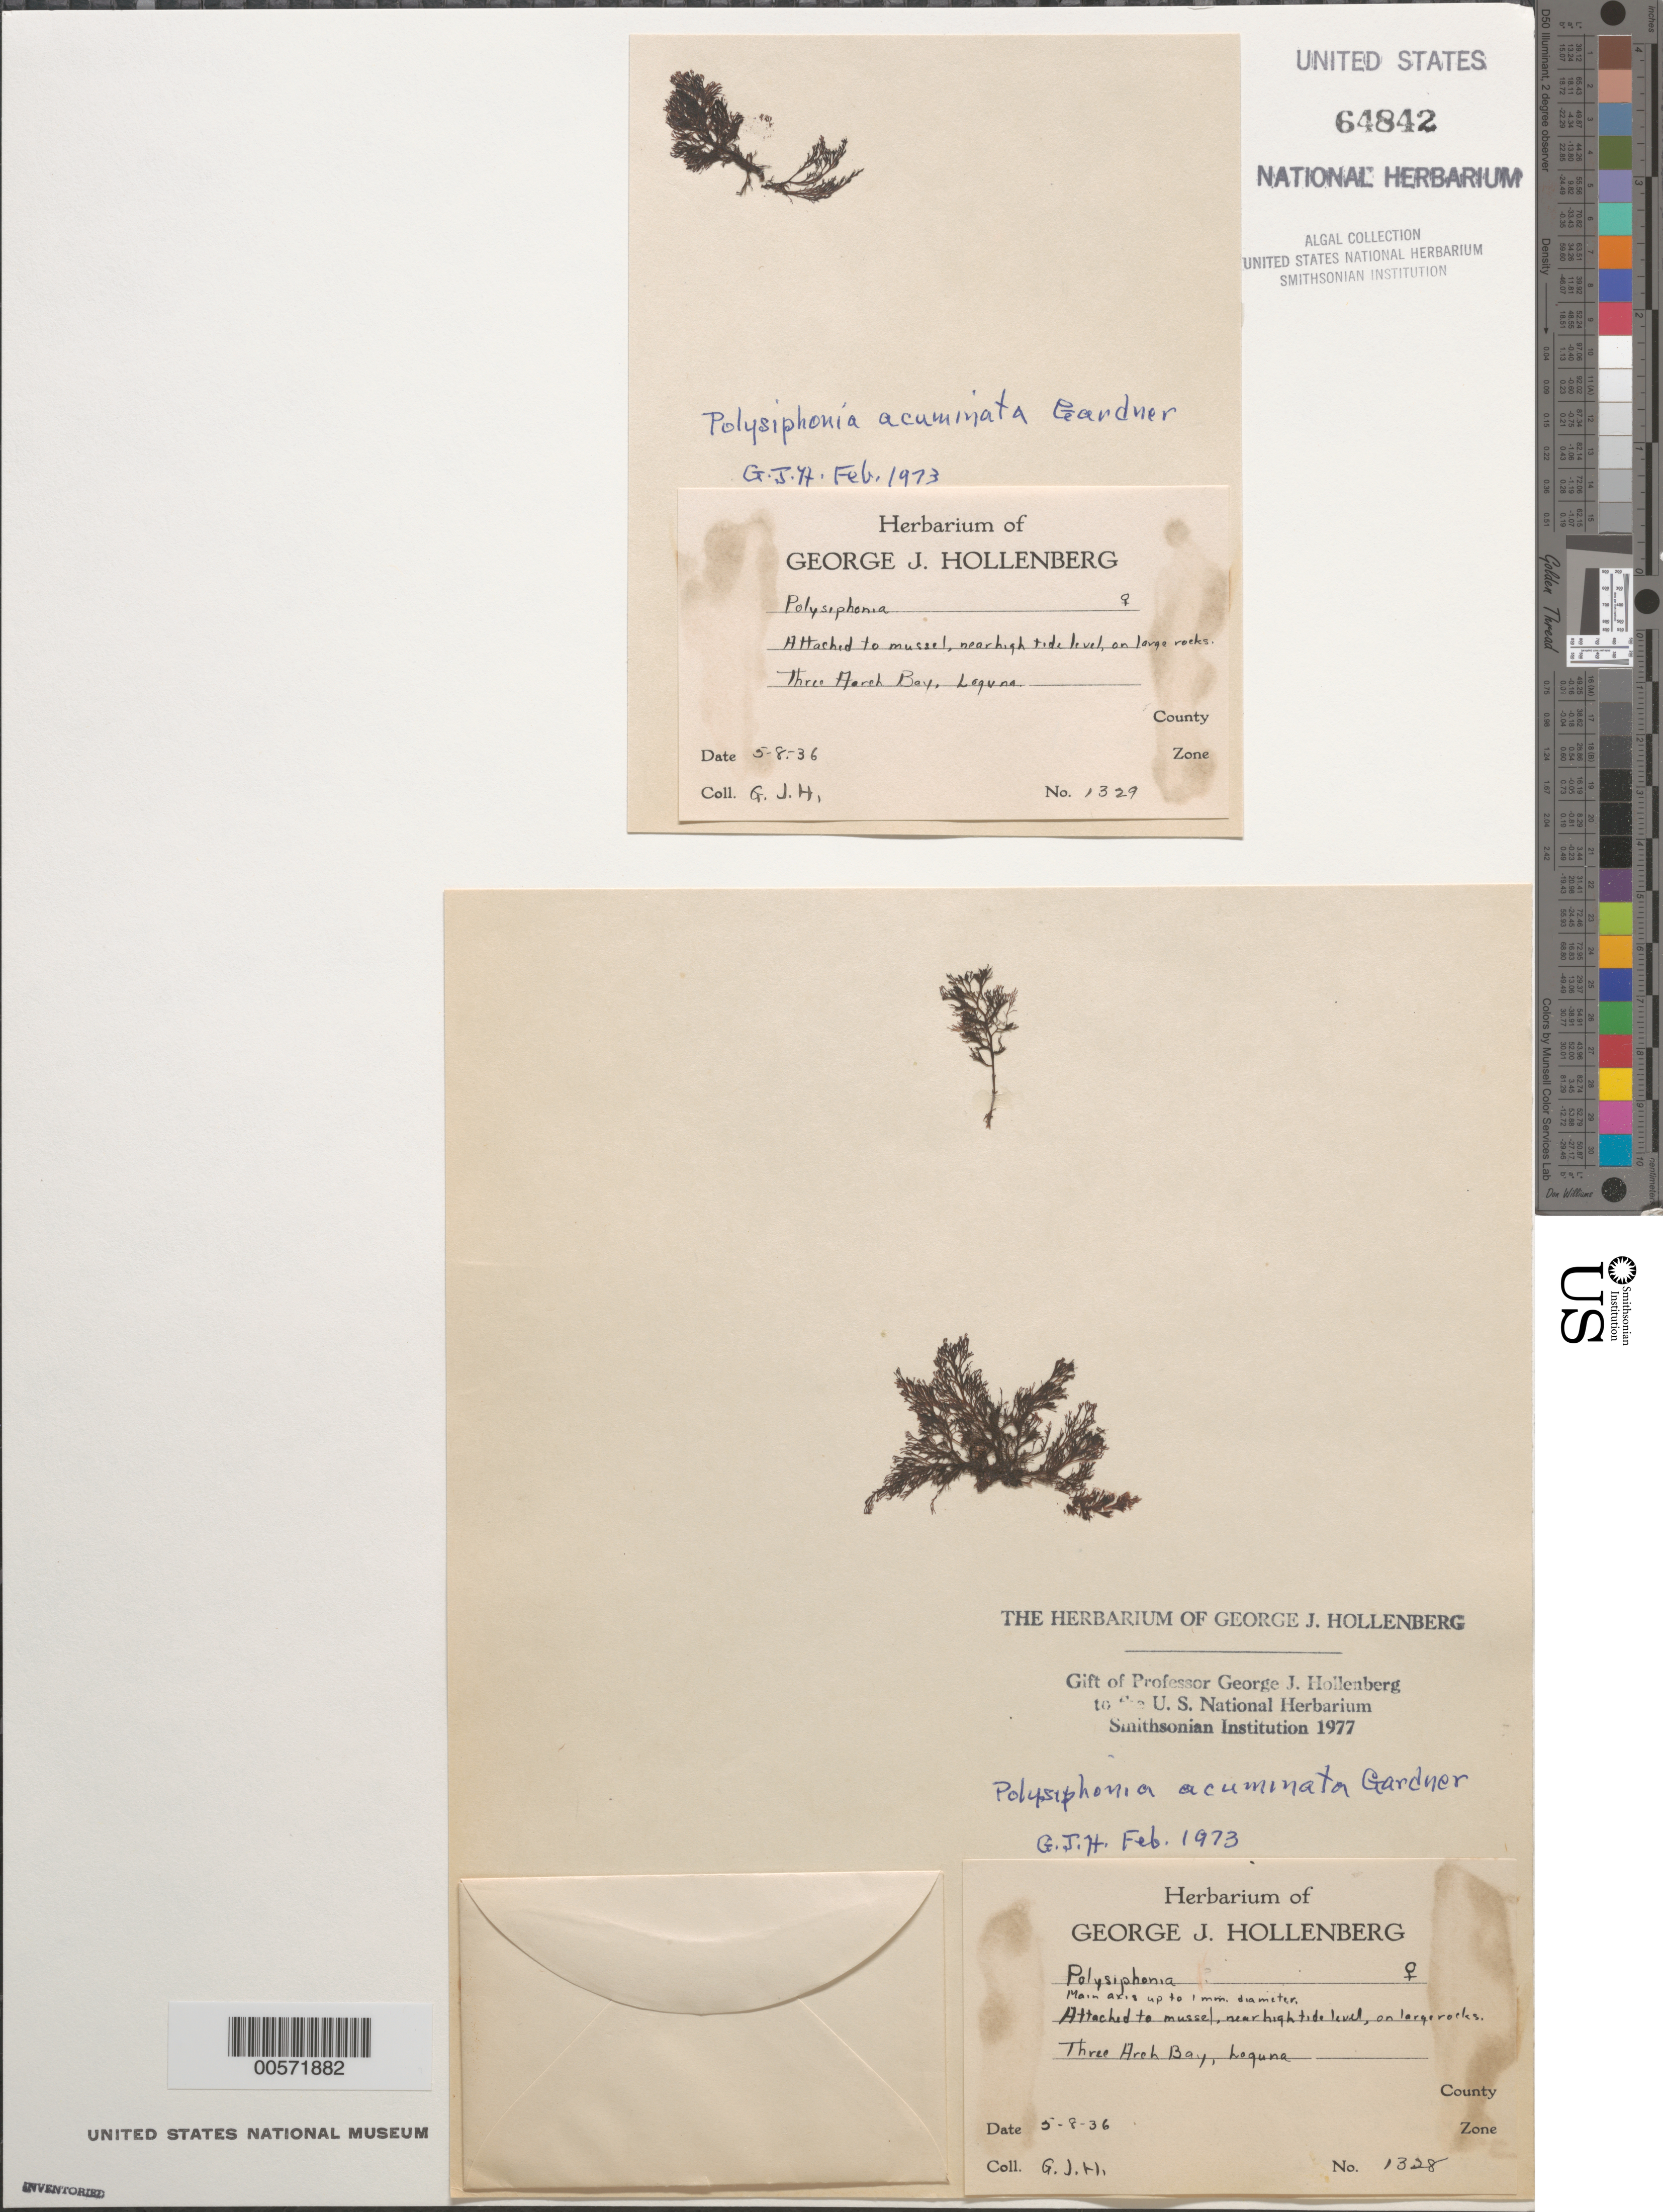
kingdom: Plantae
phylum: Rhodophyta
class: Florideophyceae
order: Ceramiales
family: Rhodomelaceae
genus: Polysiphonia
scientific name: Polysiphonia acuminata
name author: N.L. Gardner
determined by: Hollenberg, George J.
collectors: G. Hollenberg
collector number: GJH 1328 & GJH 1329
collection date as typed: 08 May 1936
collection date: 1936-05-08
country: United States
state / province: California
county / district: Orange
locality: Three Arch Bay, Laguna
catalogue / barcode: US 64842